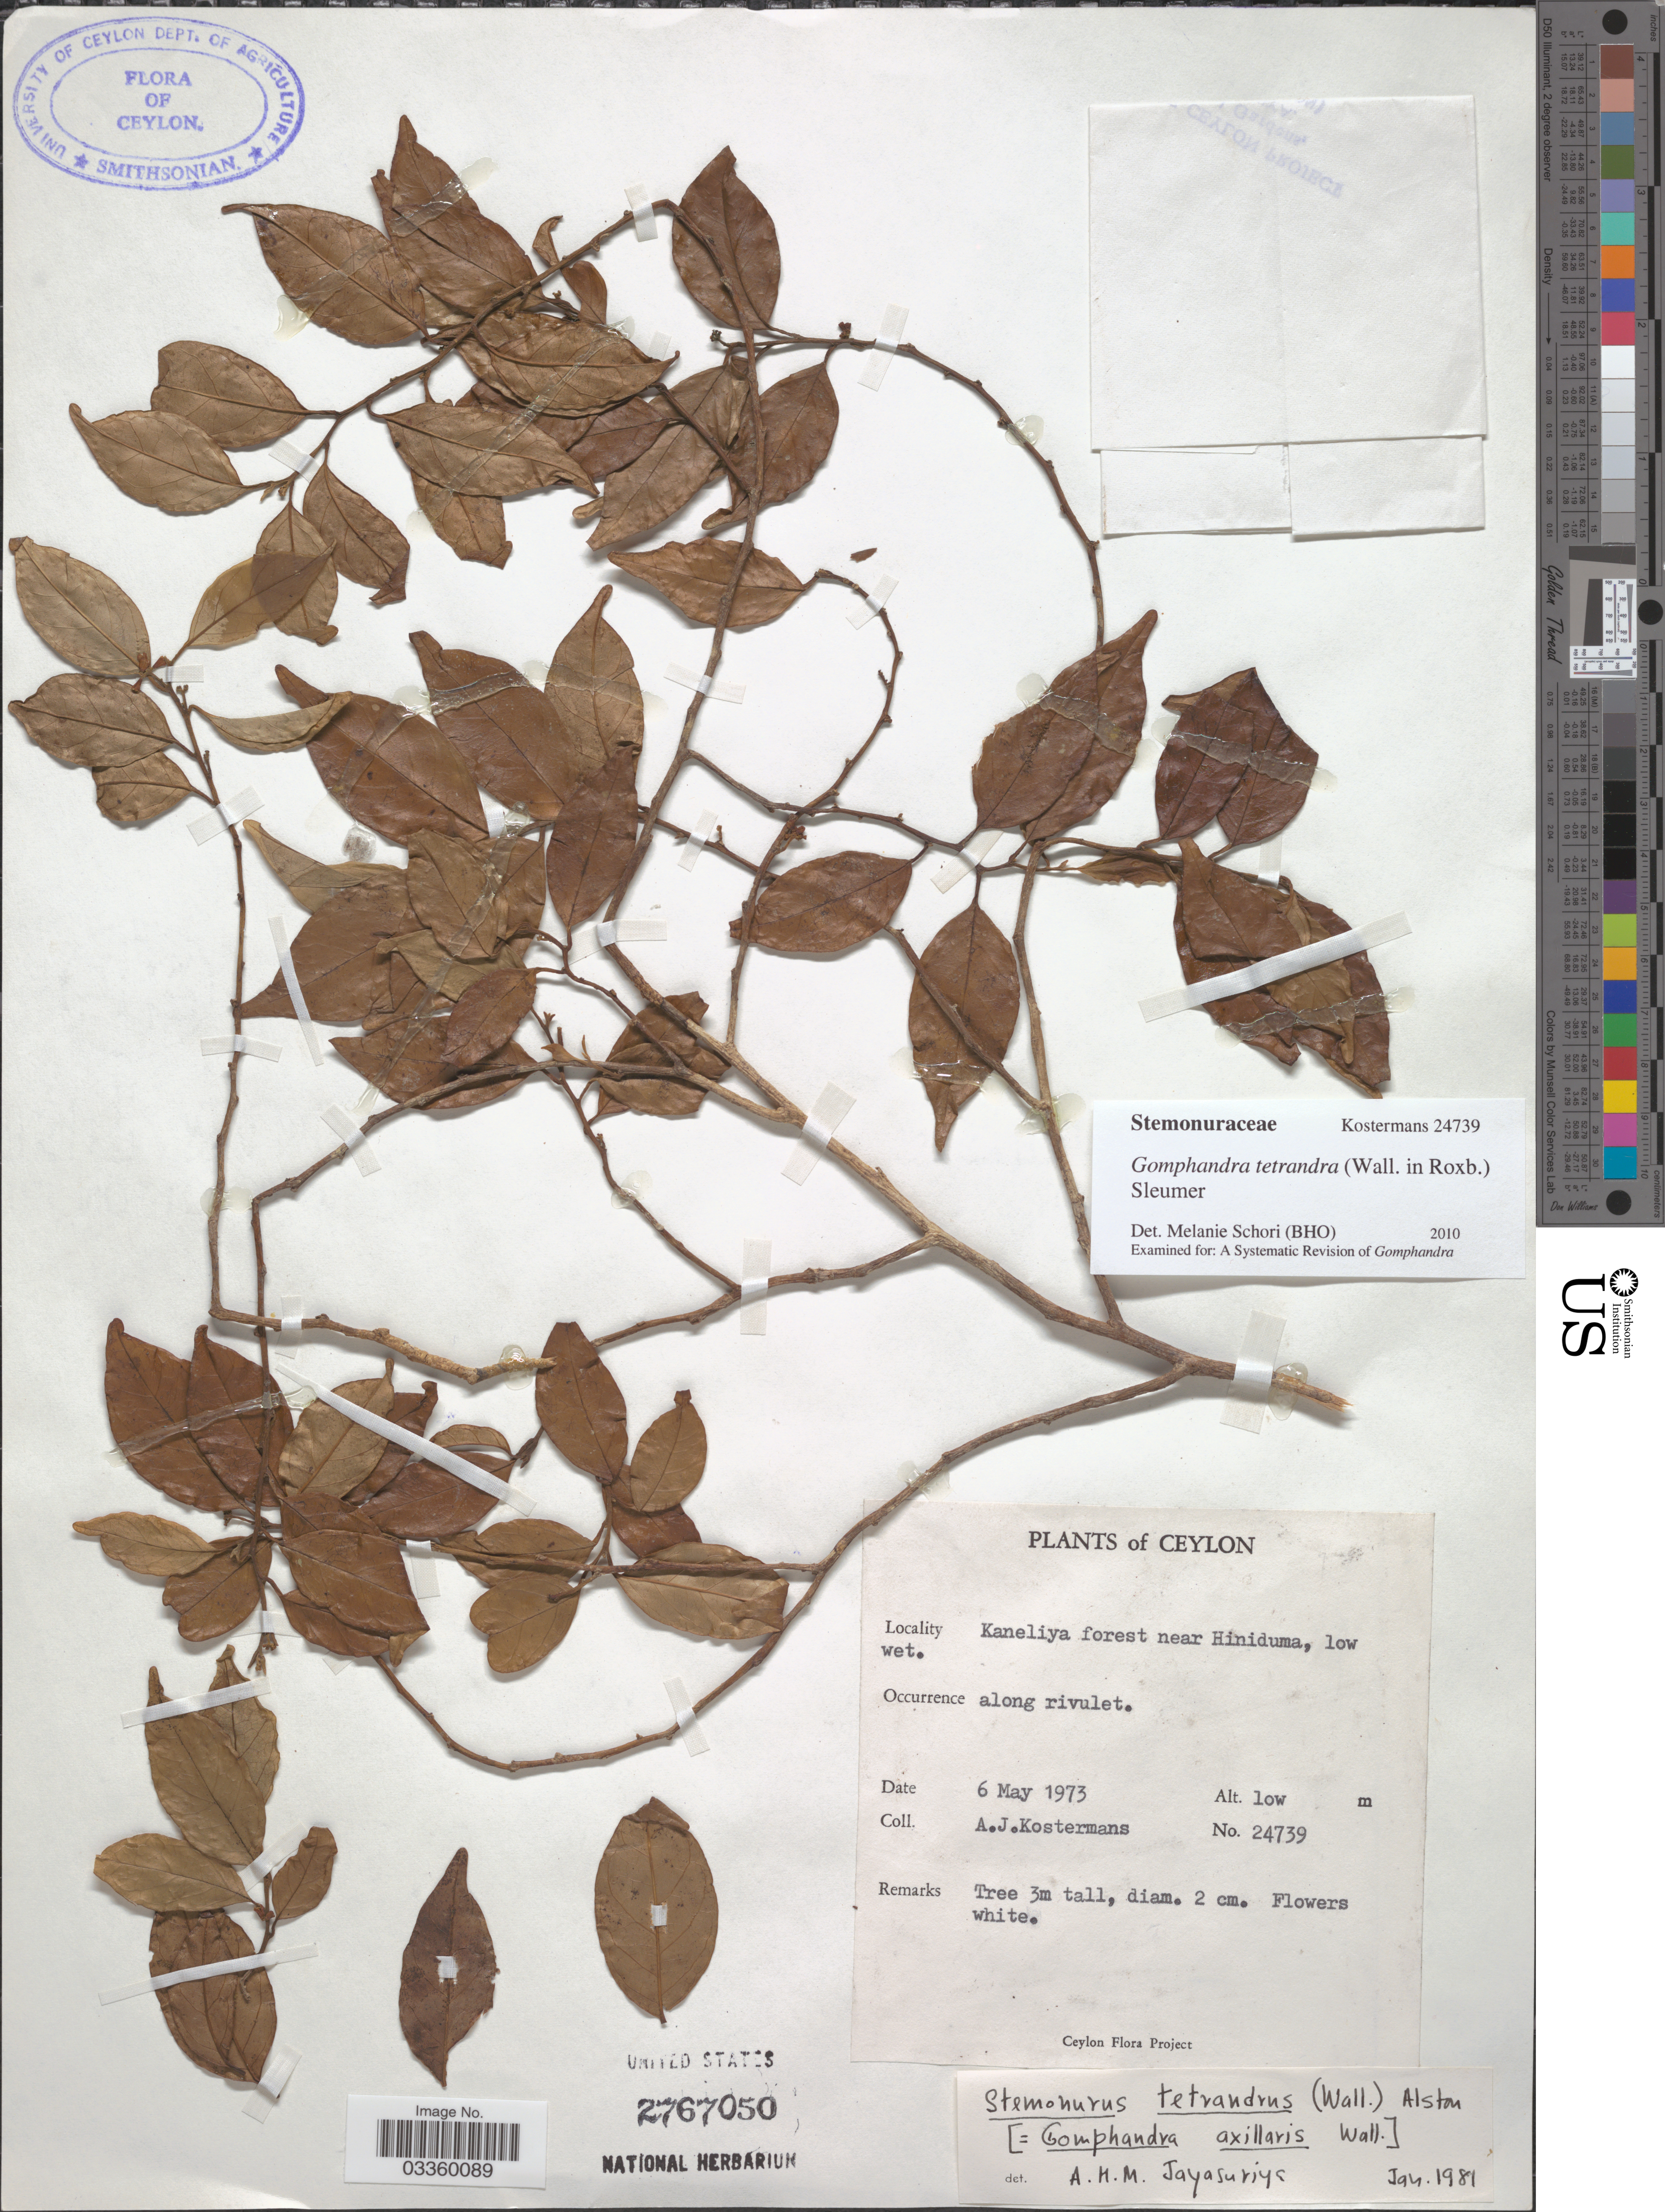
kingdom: Plantae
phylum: Tracheophyta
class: Magnoliopsida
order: Cardiopteridales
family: Stemonuraceae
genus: Gomphandra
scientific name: Gomphandra tetrandra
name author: (Wall.) Sleumer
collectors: A. J. G. Kostermans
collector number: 24739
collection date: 1973-05-06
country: Sri Lanka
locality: Ceylon. Kaneliya forest near Hiniduma, low wet.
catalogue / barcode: US 2767050